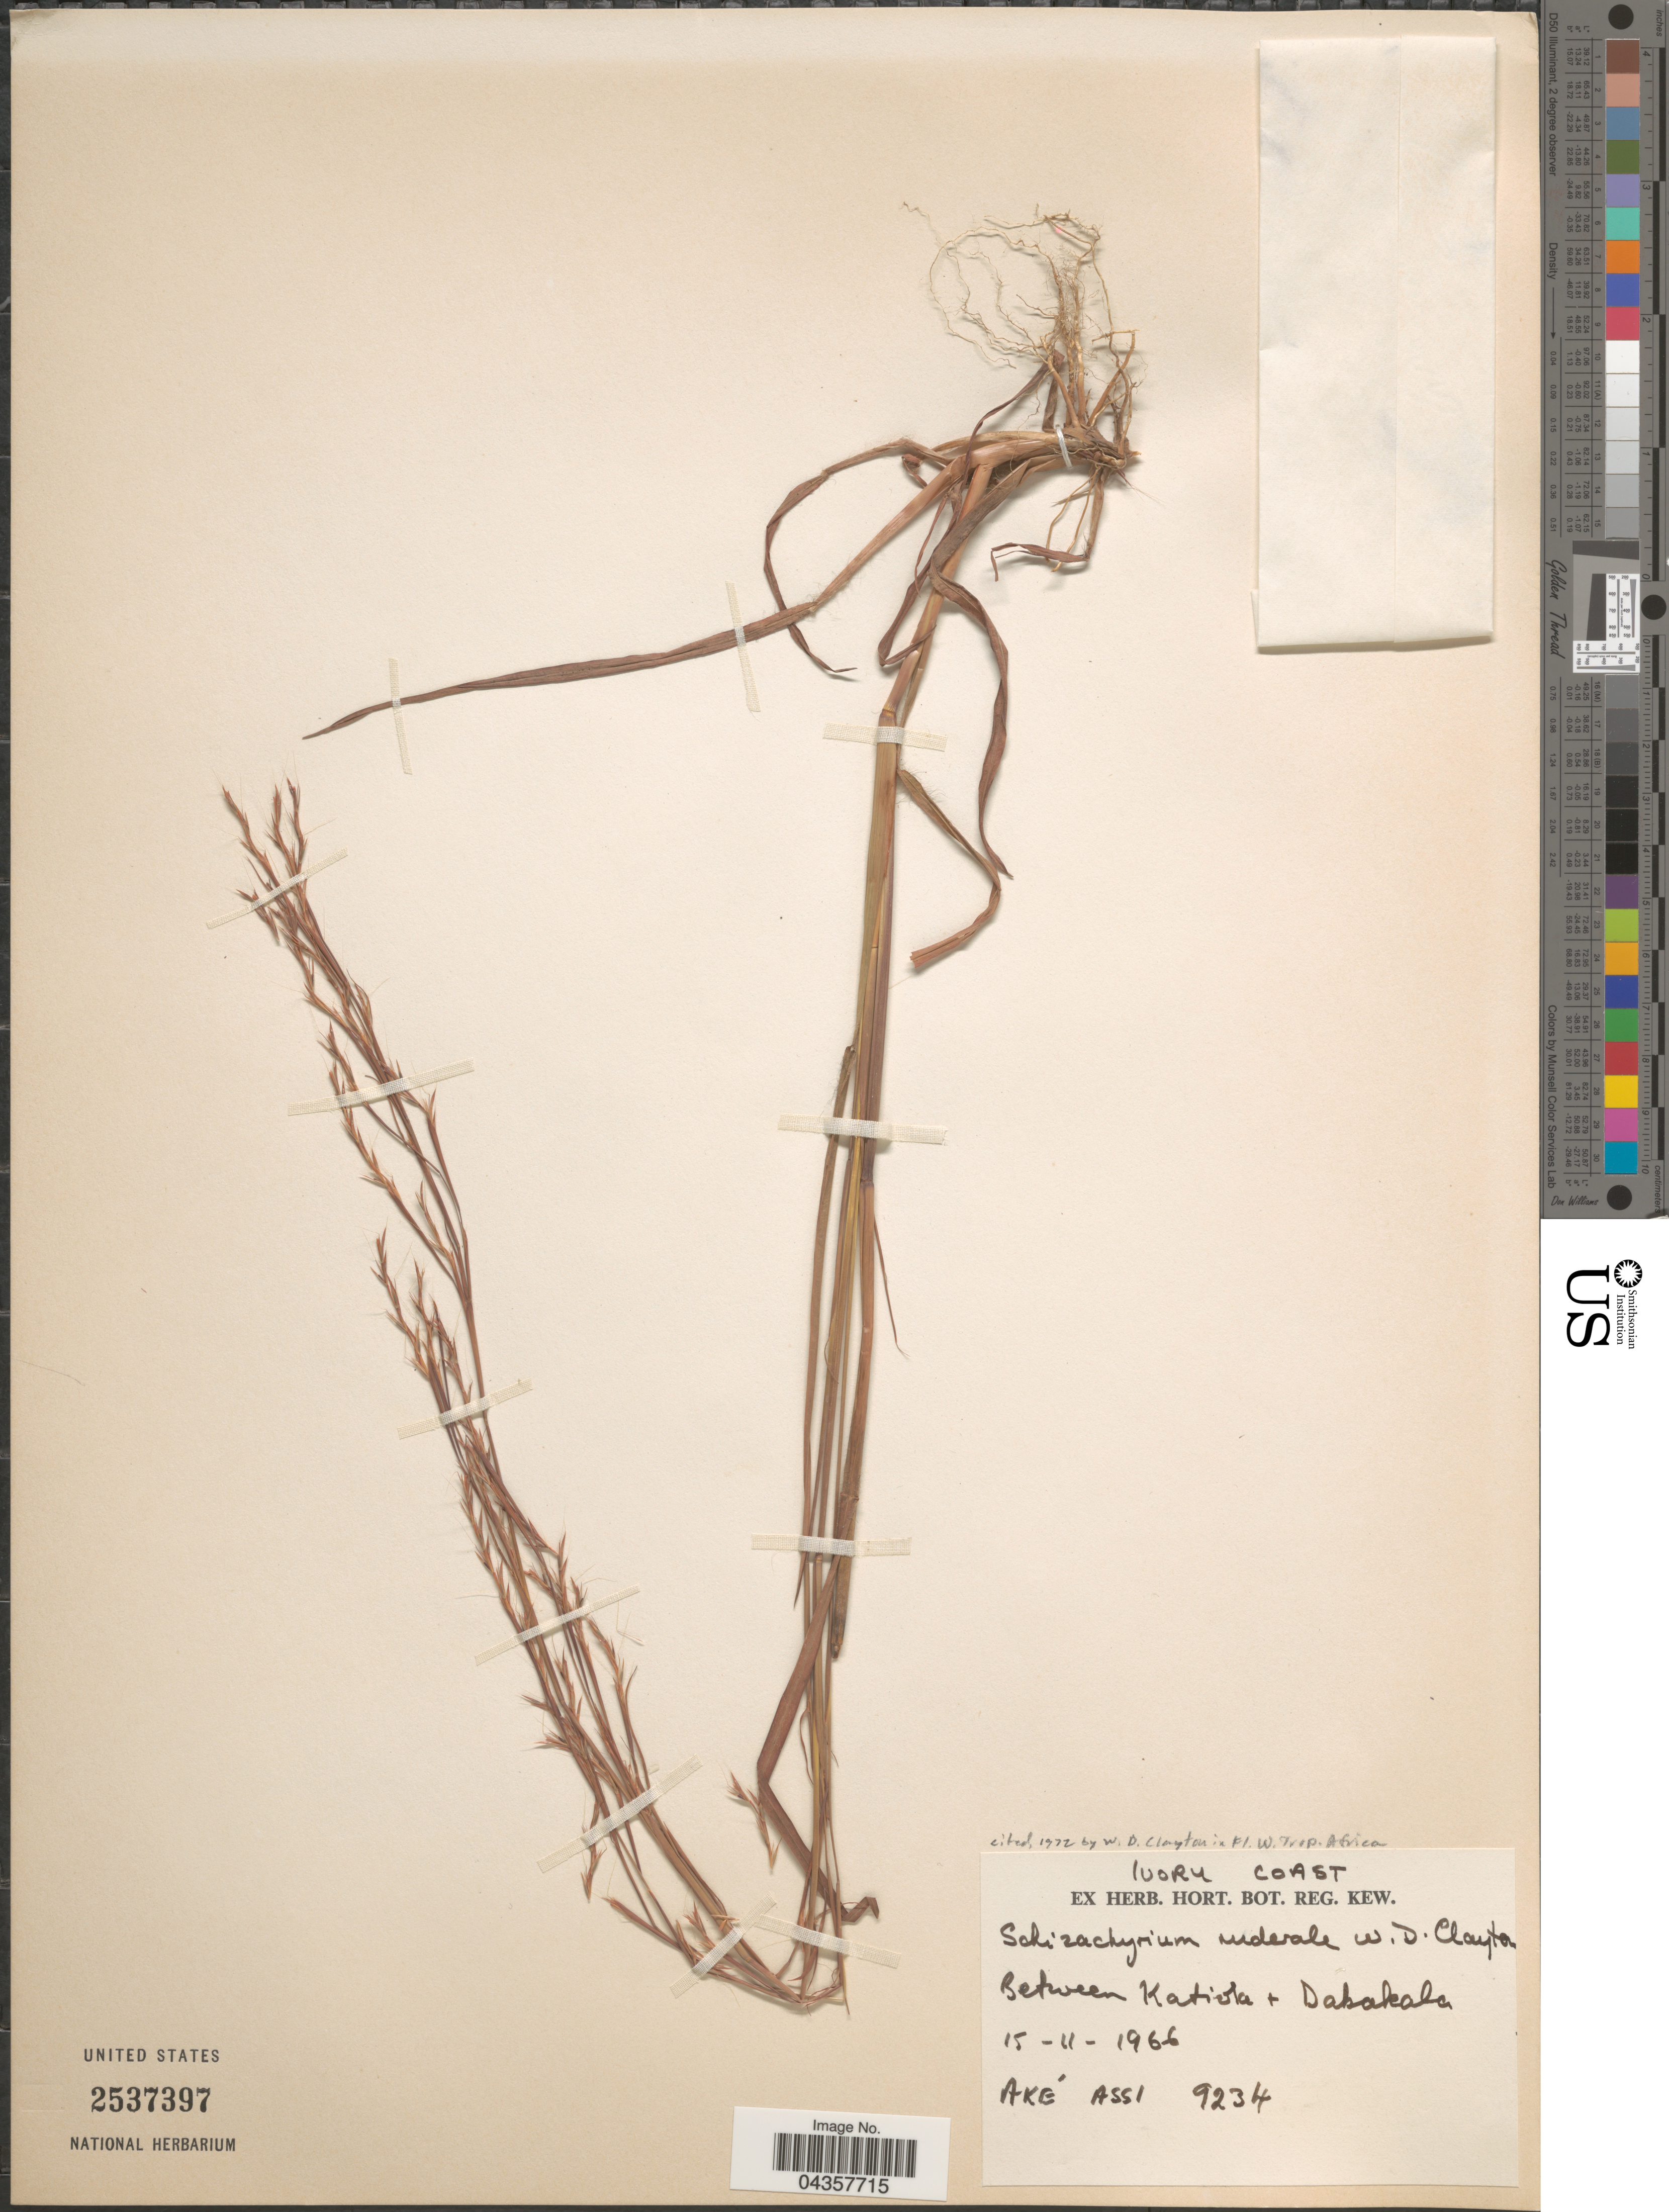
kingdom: Plantae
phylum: Tracheophyta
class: Liliopsida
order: Poales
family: Poaceae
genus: Schizachyrium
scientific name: Schizachyrium ruderale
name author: Clayton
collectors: A. Assi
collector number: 9234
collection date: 1966-11-15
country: Ivory Coast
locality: Between Katiola + Dabakala.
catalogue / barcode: US 2537397